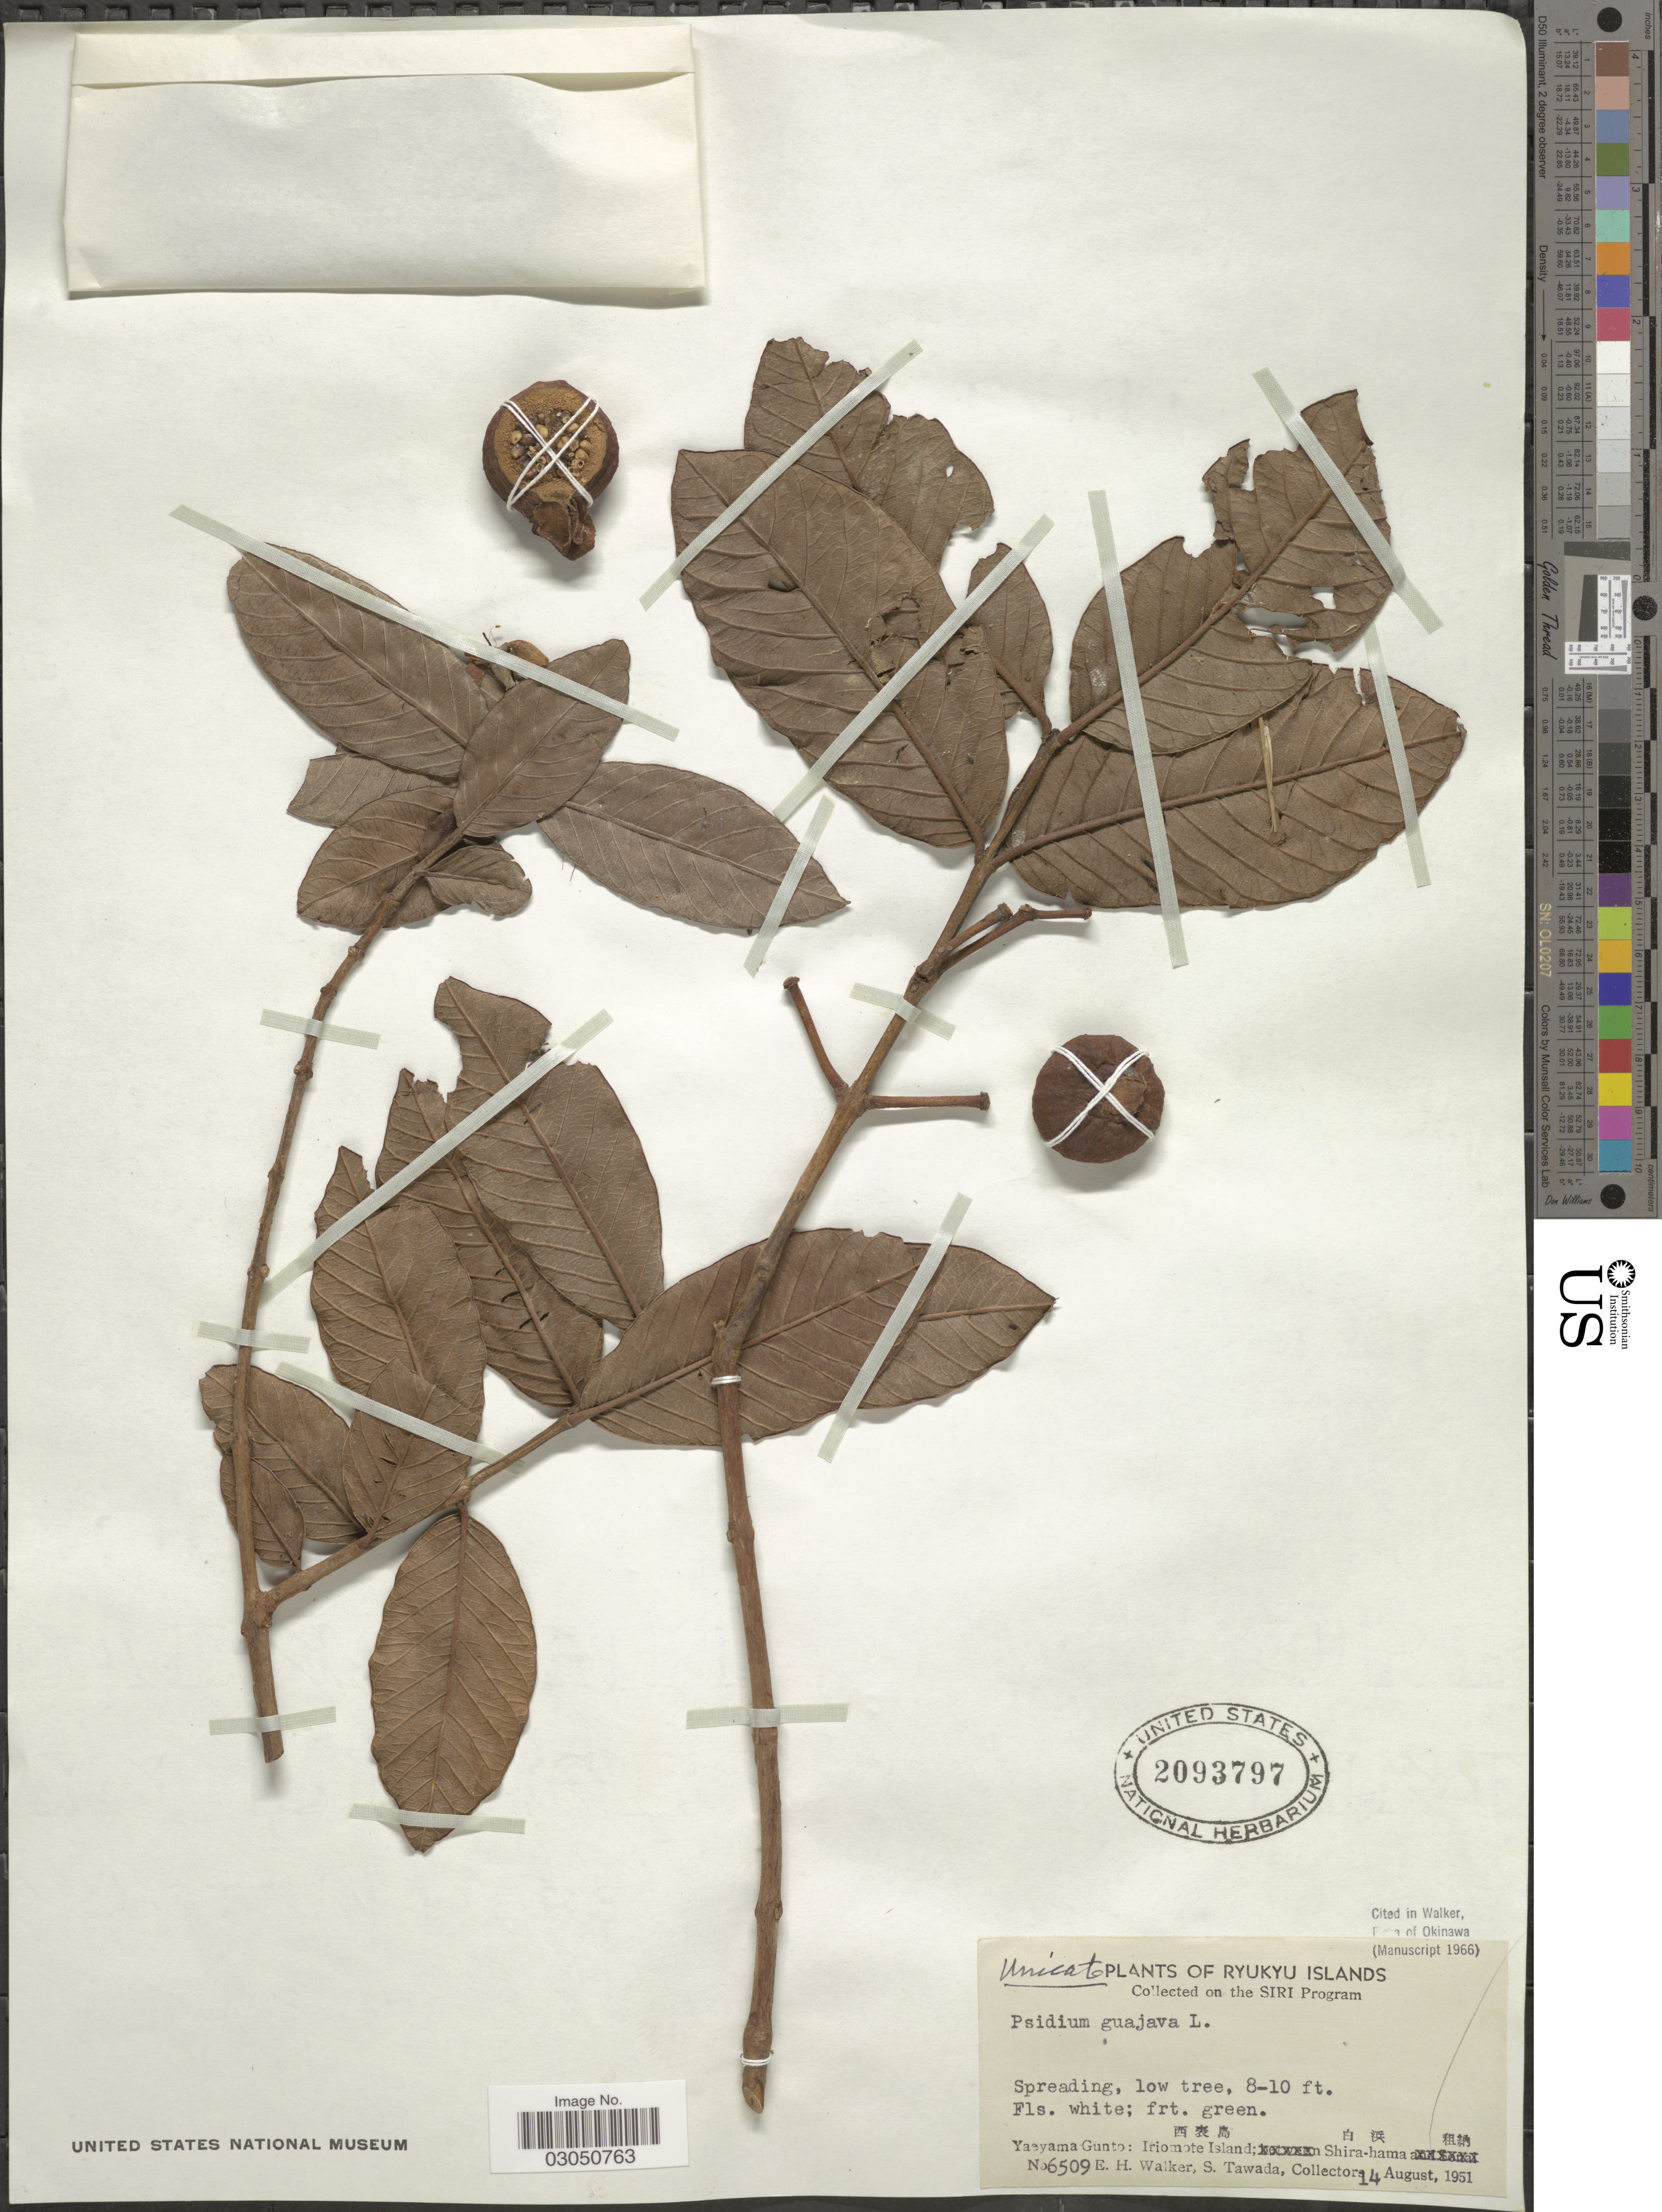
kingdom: Plantae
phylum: Tracheophyta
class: Magnoliopsida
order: Myrtales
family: Myrtaceae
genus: Psidium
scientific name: Psidium guajava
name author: L.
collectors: E. H. Walker & S. Tawada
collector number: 6509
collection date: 1951-08-14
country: Japan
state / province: Okinawa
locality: Ryukyu Islands. Yaeyama Gunto: Iriomote Island; Shira-hama.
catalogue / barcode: US 2093797